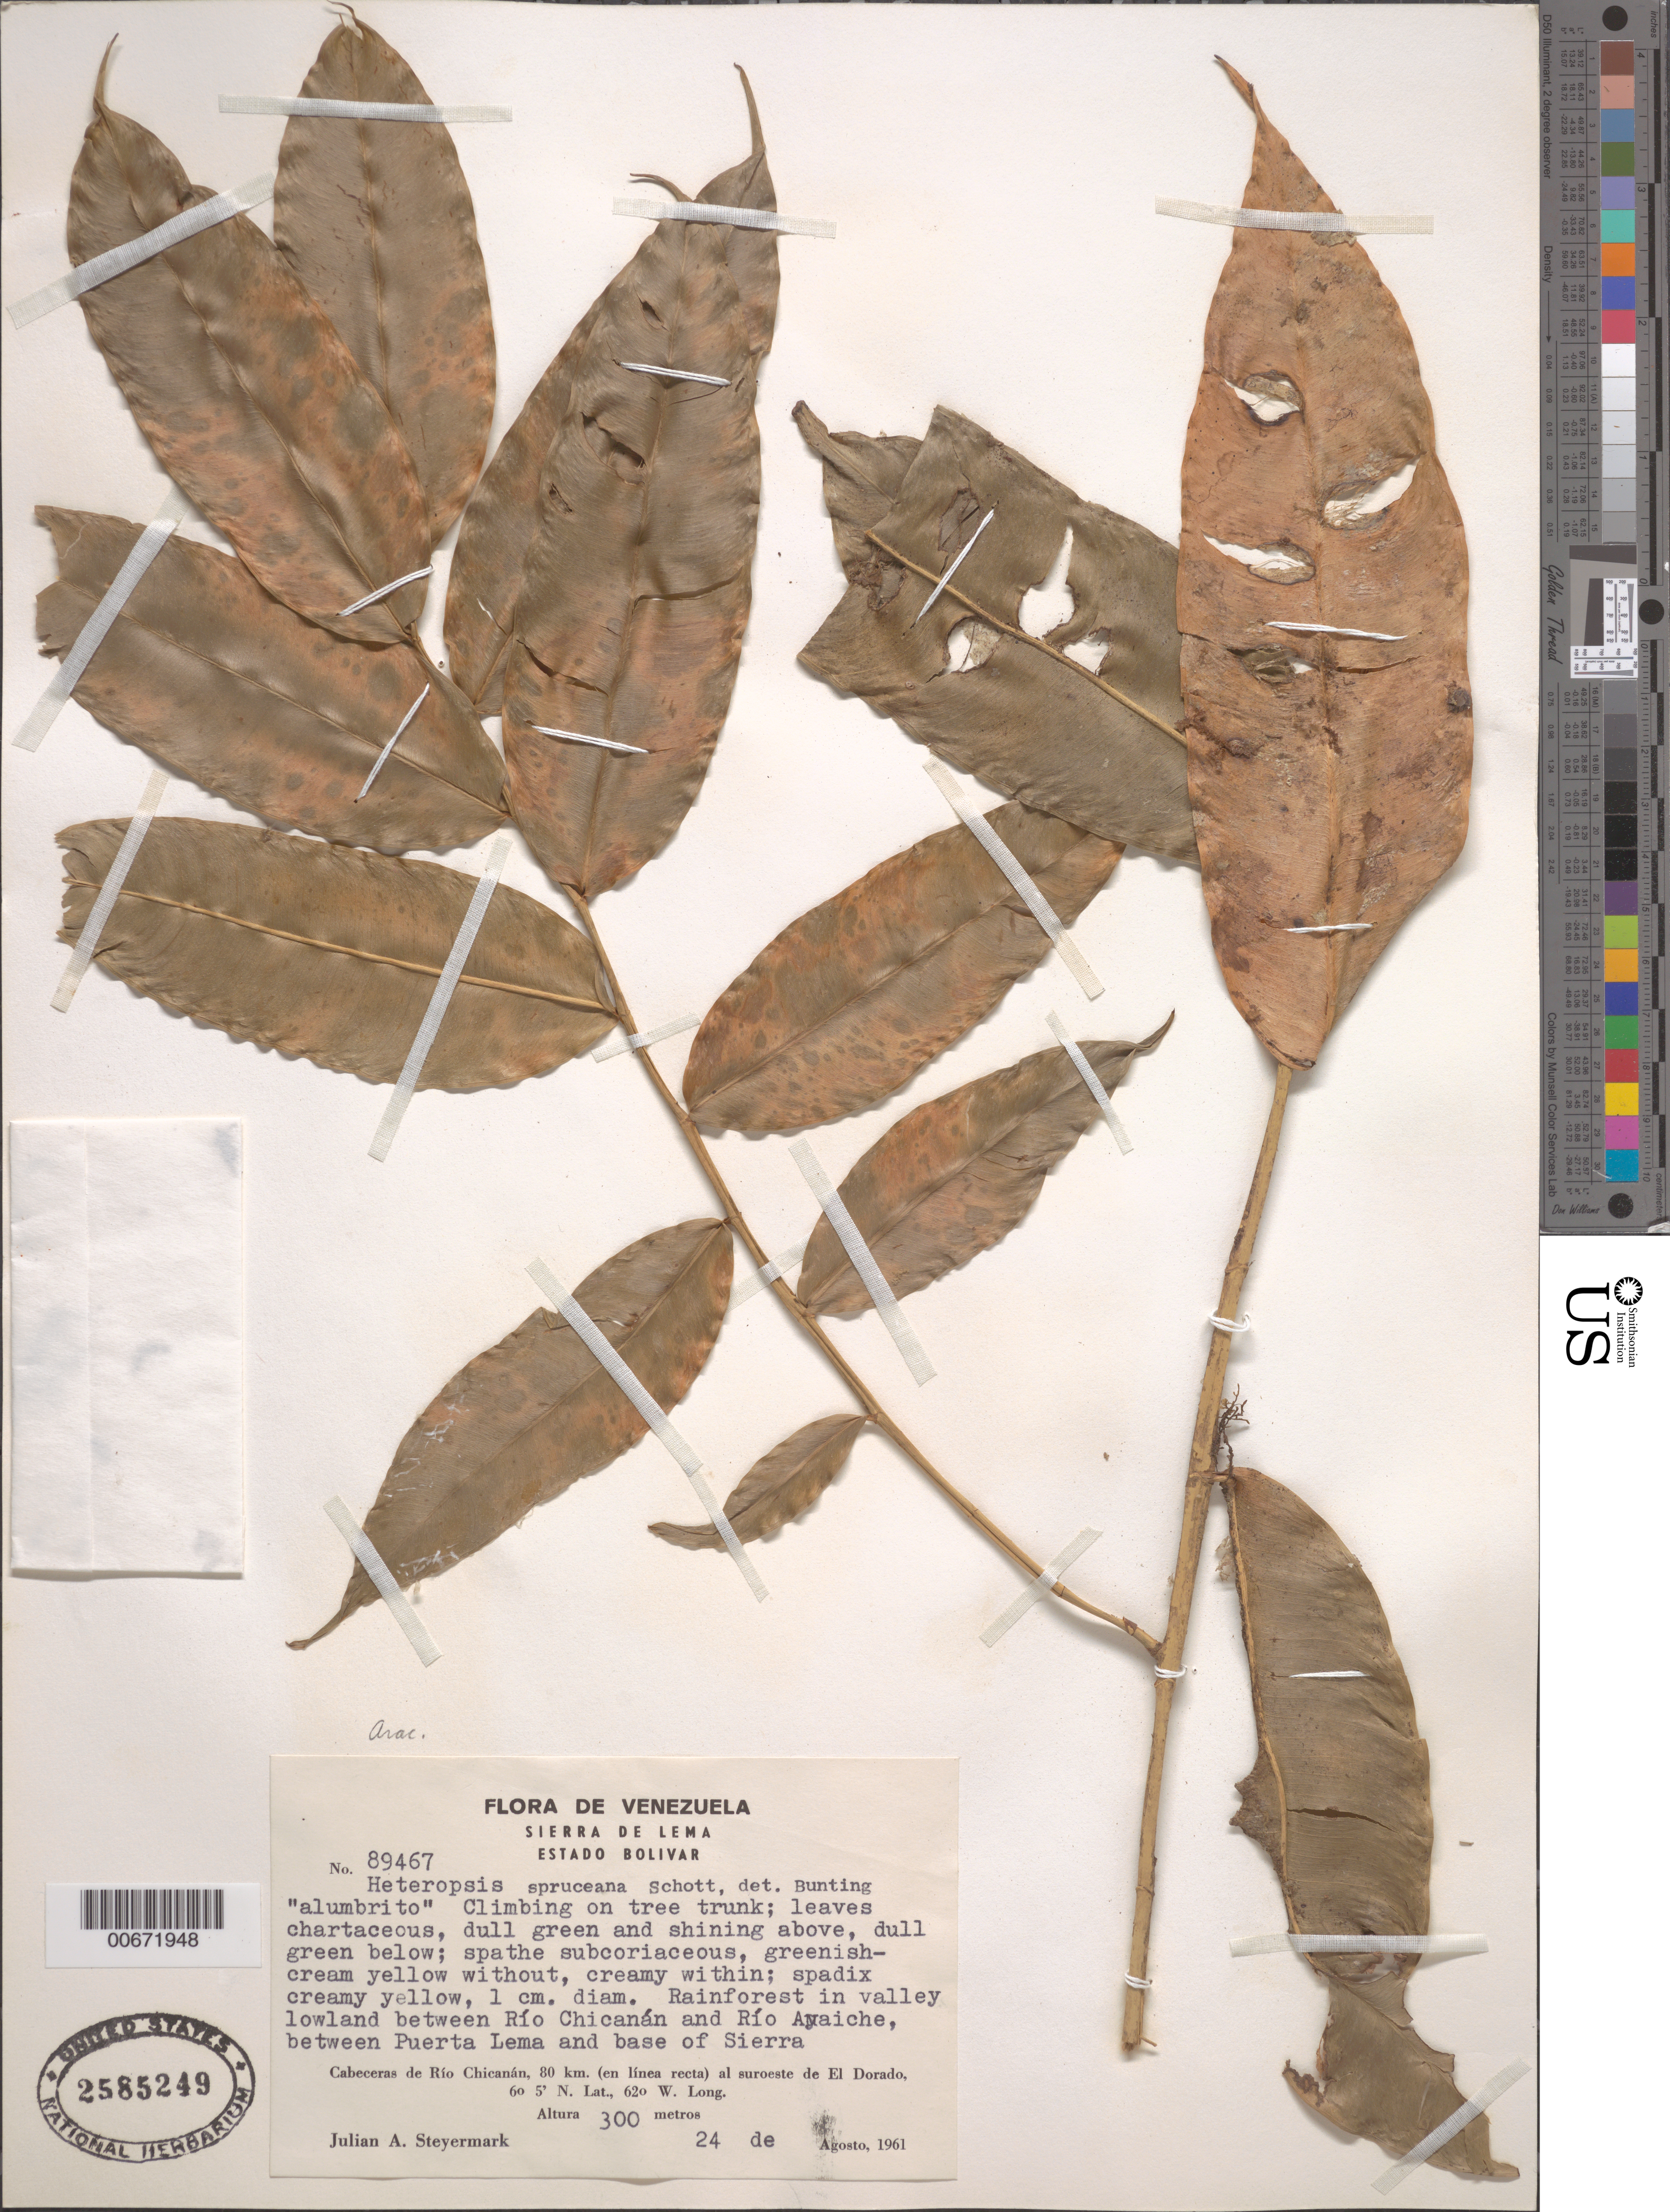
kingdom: Plantae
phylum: Tracheophyta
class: Liliopsida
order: Alismatales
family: Araceae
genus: Heteropsis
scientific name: Heteropsis spruceana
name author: Schott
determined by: Bunting, G. S.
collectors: J. Steyermark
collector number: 89467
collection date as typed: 24-Aug-61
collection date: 1961-08-24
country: Venezuela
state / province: Bolívar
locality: Sierra de Lema, Cabaceras de Río Chicanan, 80 km in straight line to SW of El Dorado, between Río Chicanan and Río Ayaiche, between Puerta Lema and base of Sierra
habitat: Rainforest in valley lowland between Rio Chicanan and Rio Ayaiche, between Puerta Lema and base of Sierra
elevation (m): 300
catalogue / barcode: US 2585249